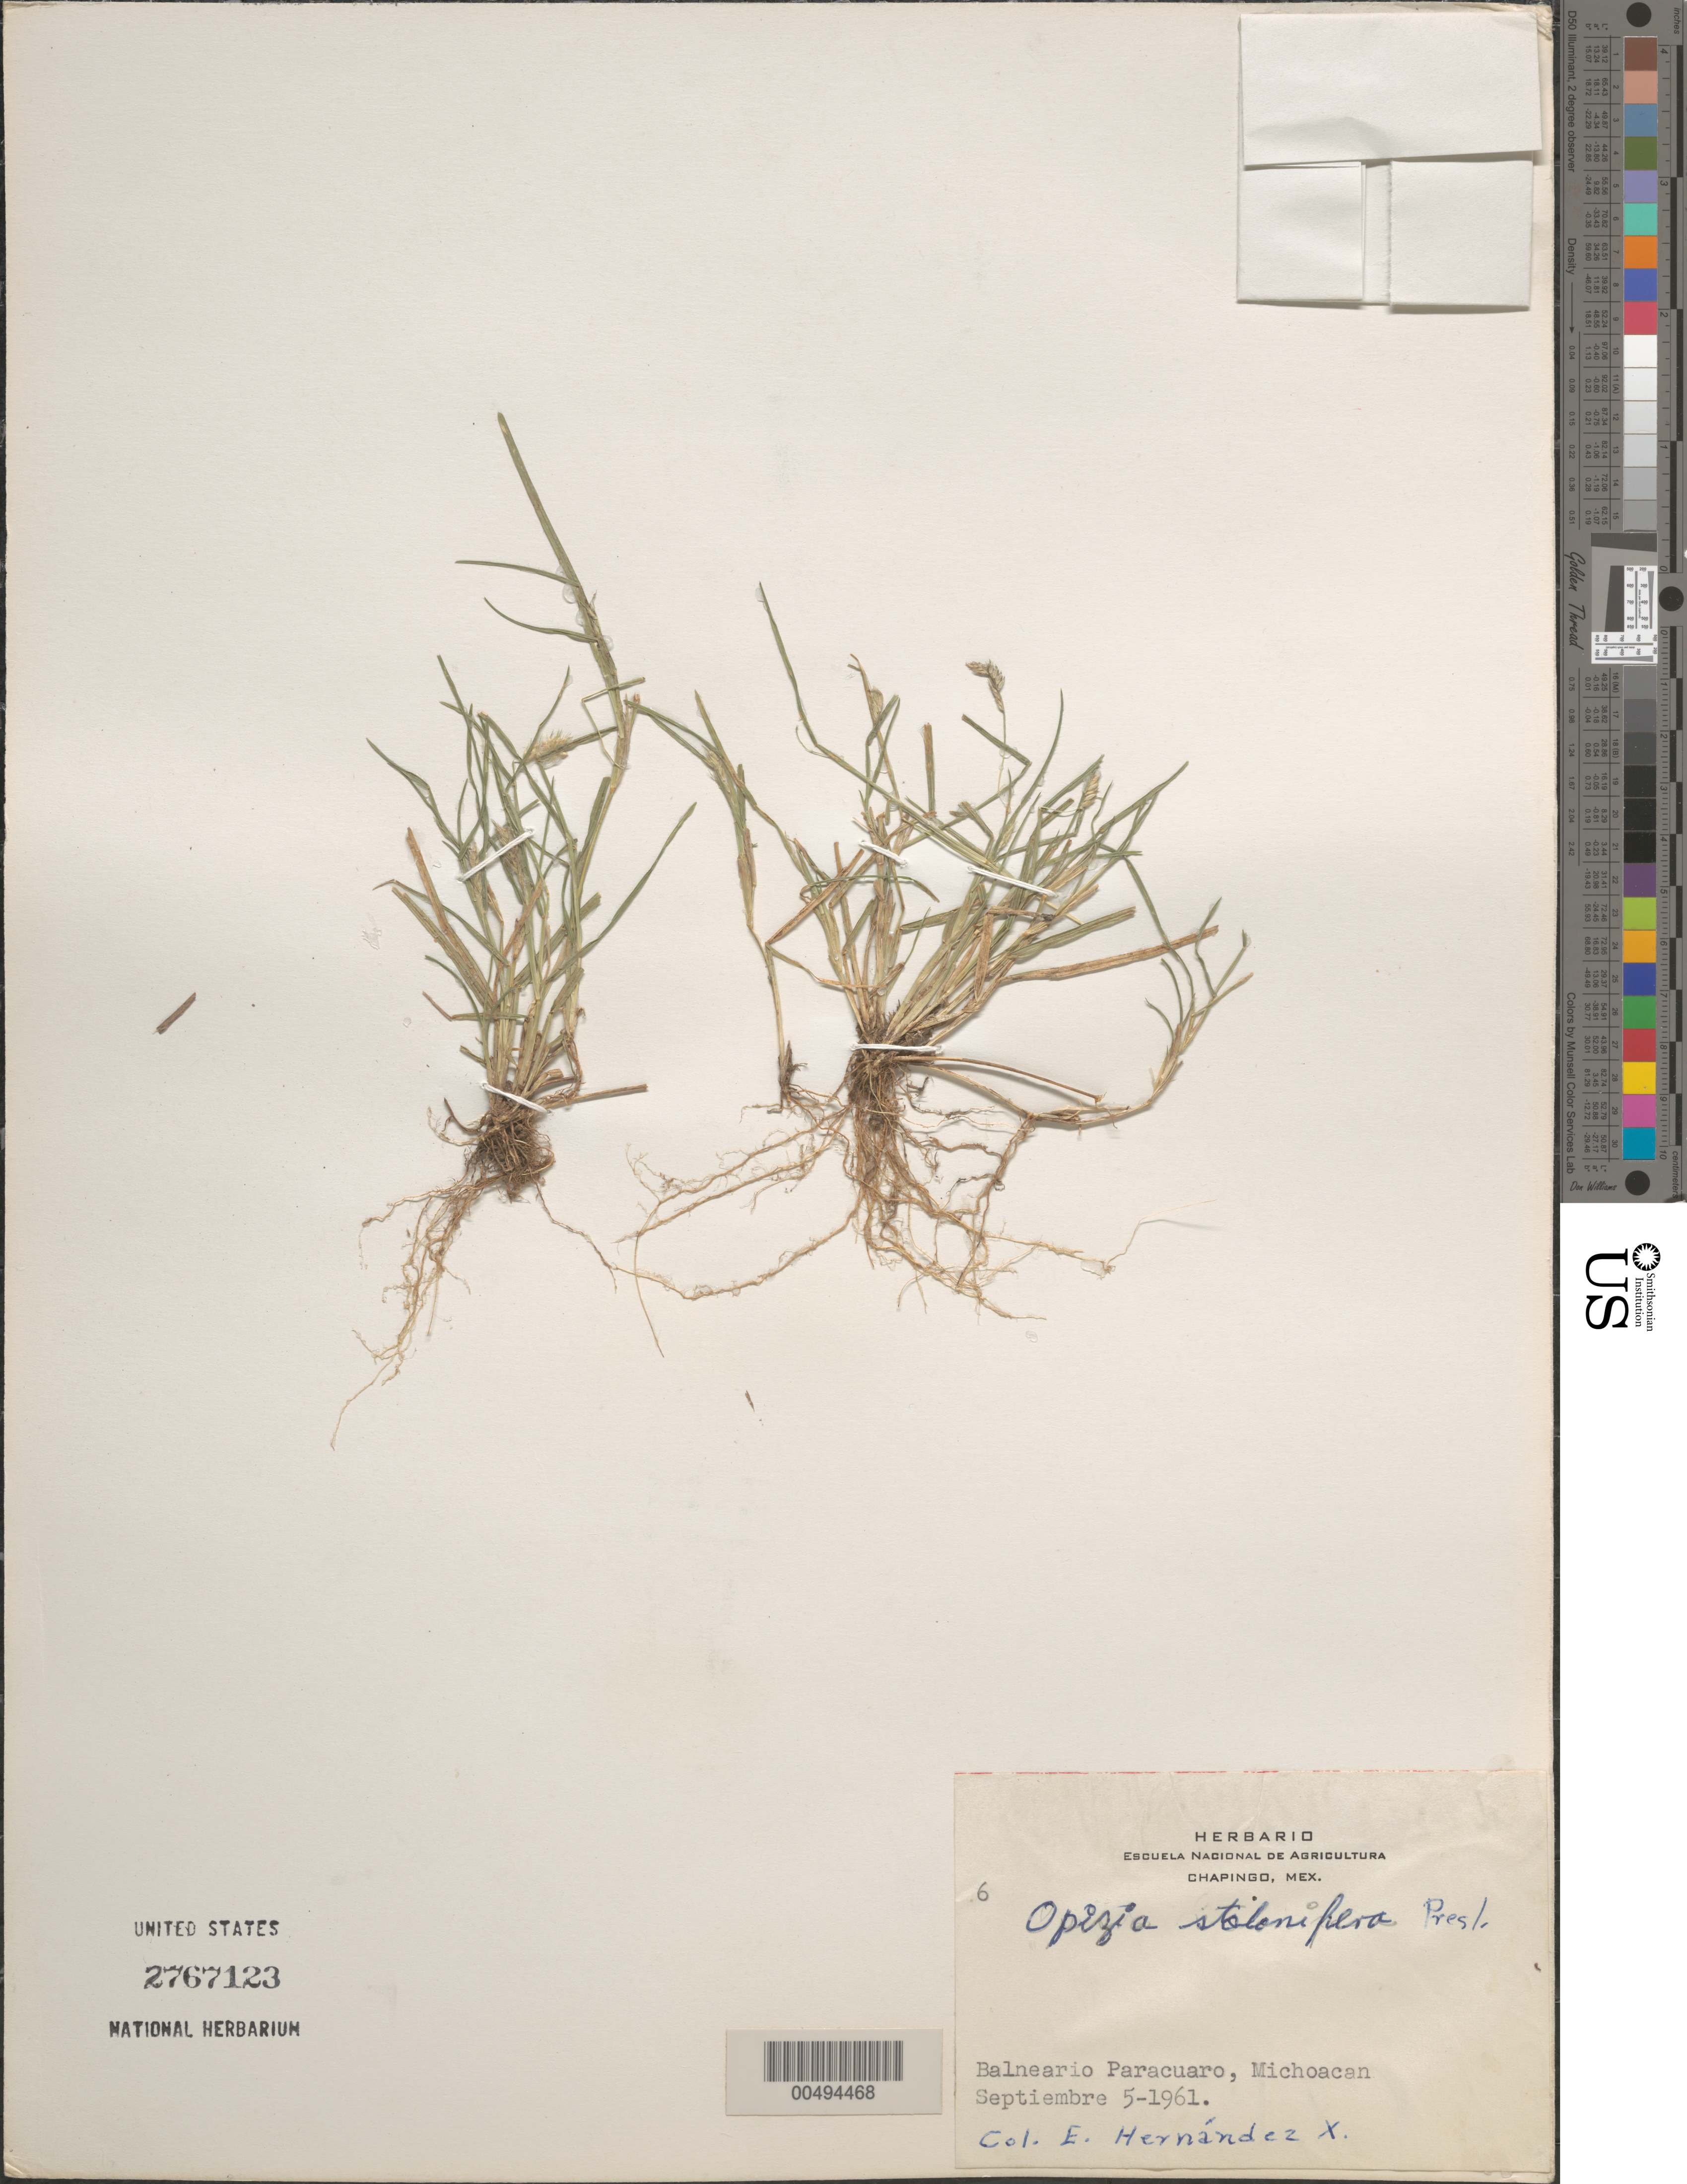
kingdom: Plantae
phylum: Tracheophyta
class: Liliopsida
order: Poales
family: Poaceae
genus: Opizia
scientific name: Opizia stolonifera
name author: J. Presl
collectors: E. I. Hernández-X.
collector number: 6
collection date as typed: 5 Sep 1961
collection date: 1961-09-05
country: Mexico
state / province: Michoacán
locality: Balneario Paracuaro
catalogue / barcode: US 2767123